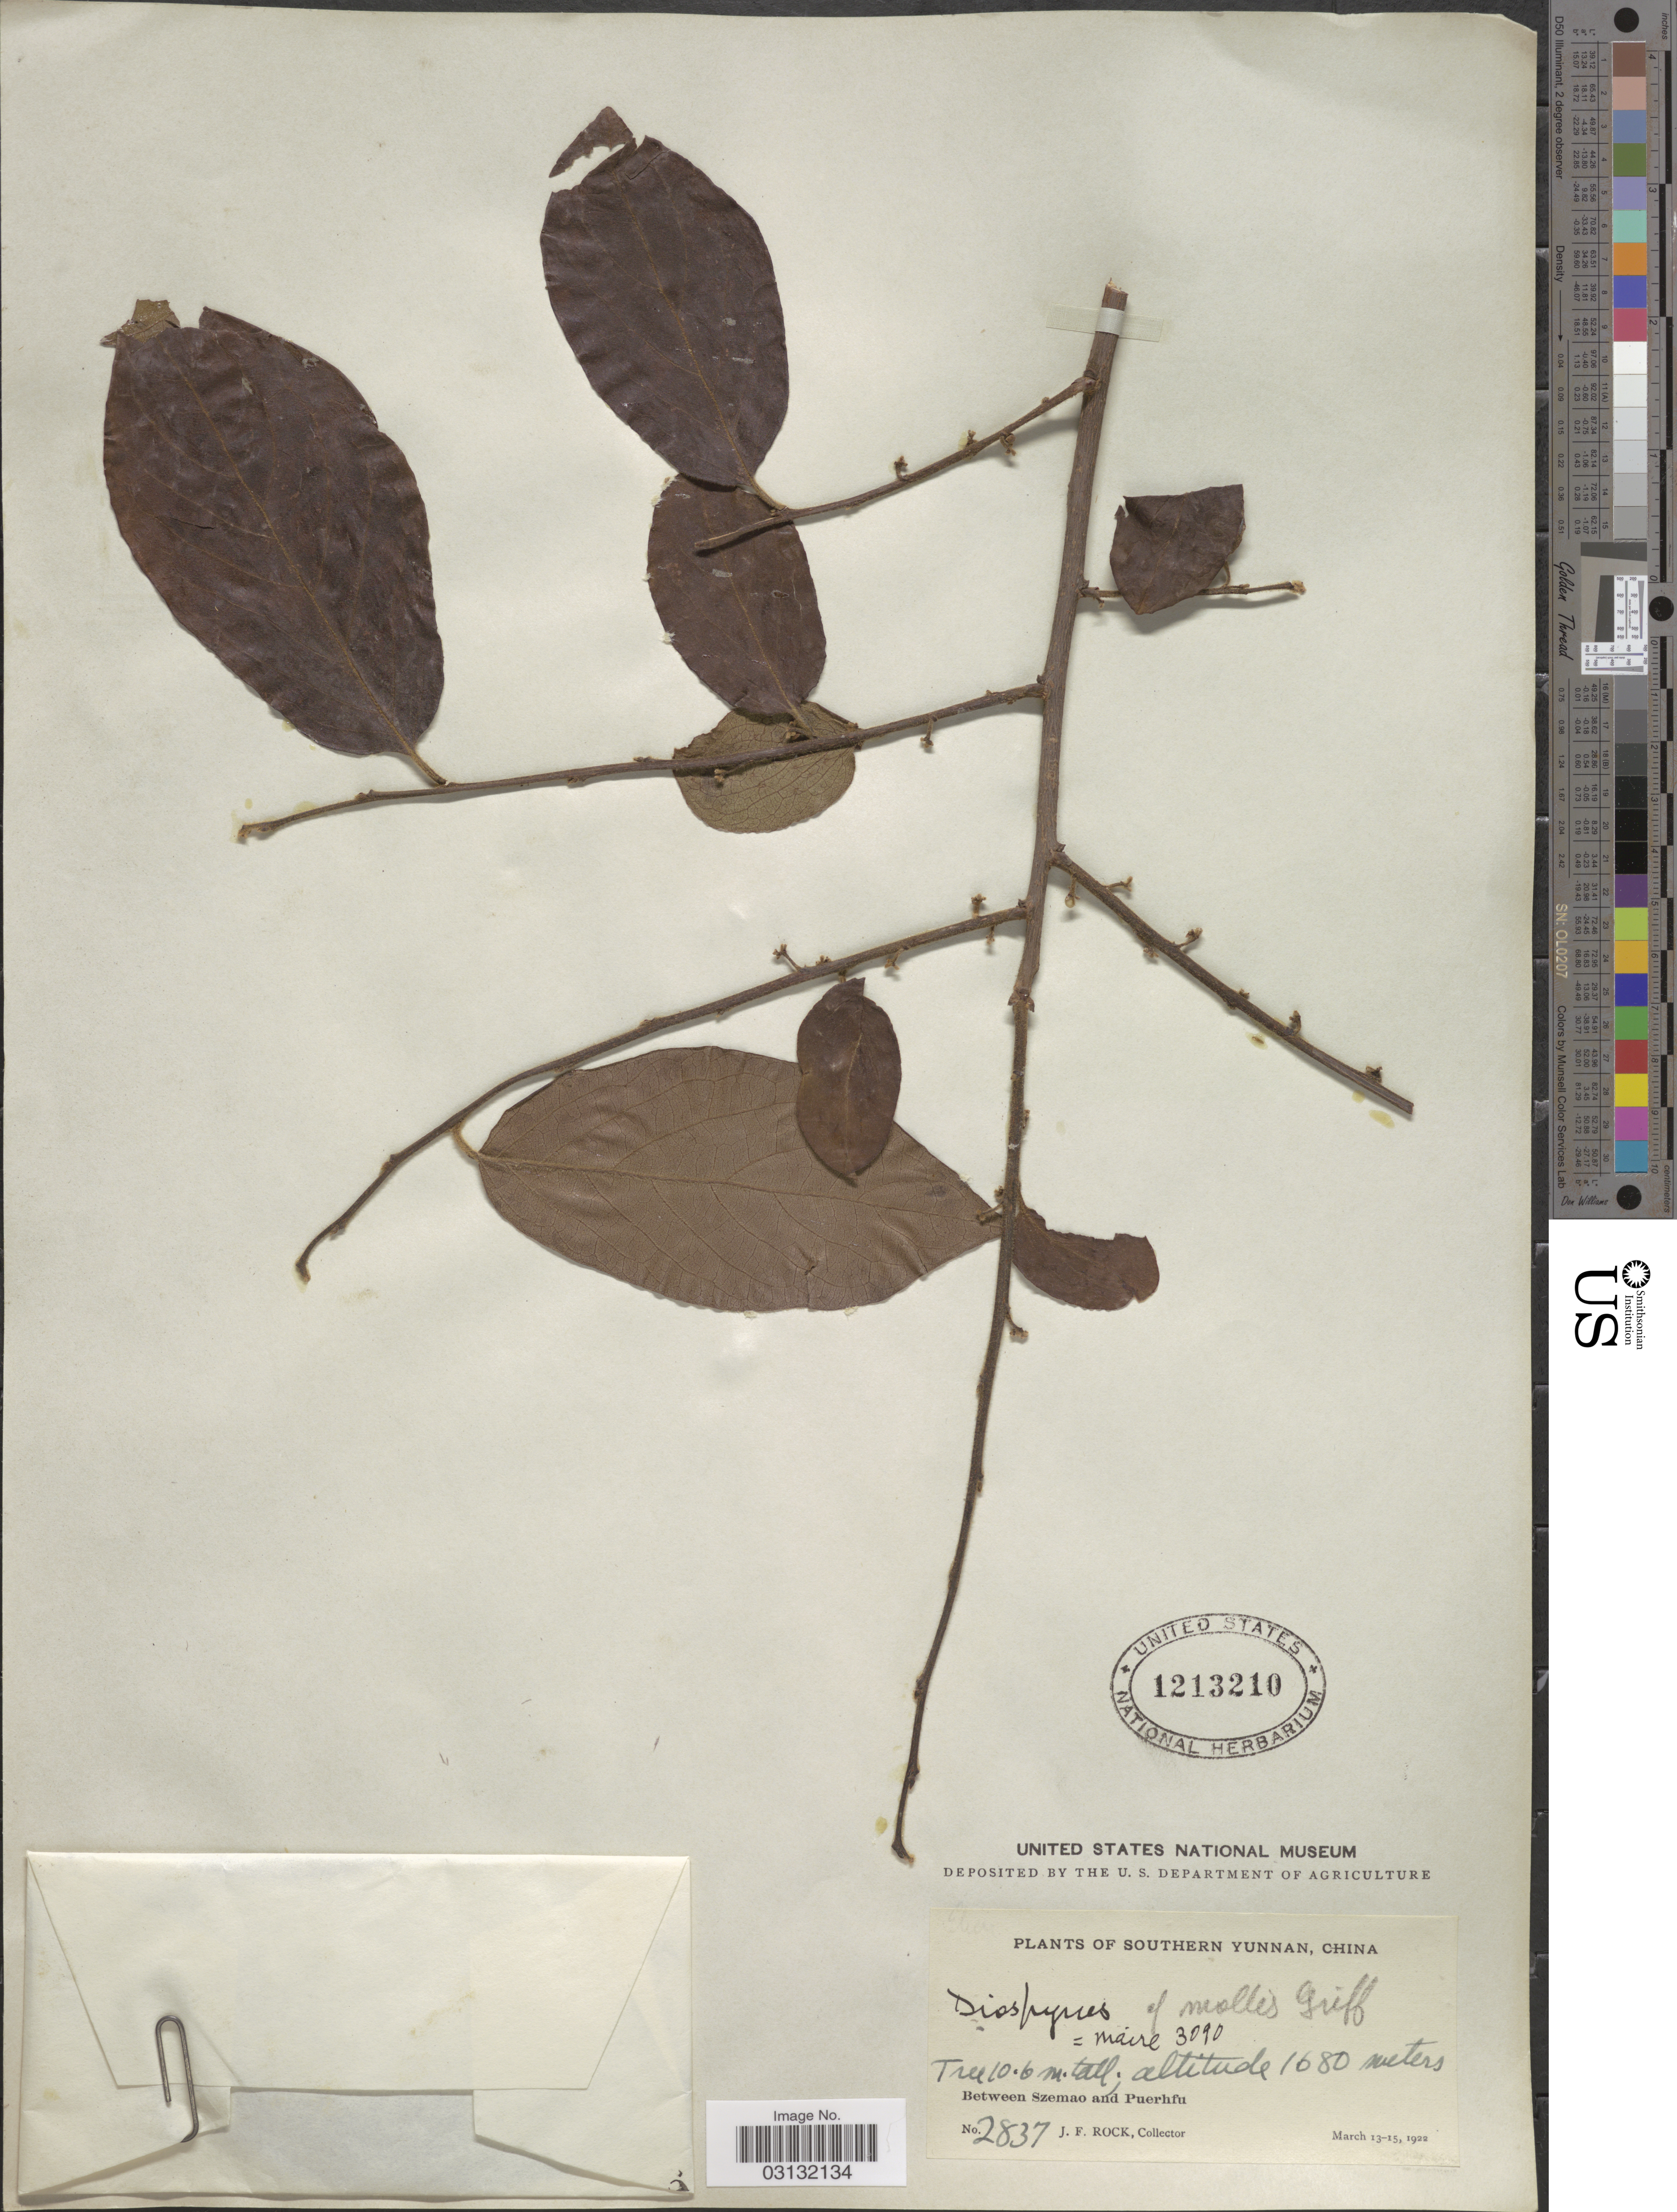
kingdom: Plantae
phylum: Tracheophyta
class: Magnoliopsida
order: Ericales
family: Ebenaceae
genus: Diospyros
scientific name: Diospyros mollis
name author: Griff.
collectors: J. Rock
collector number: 2837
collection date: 1922-03-13/1922-03-15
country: China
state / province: Yunnan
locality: Southern Yunnan, Between Szemao and Puerhfu.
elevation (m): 1680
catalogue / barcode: US 1213210